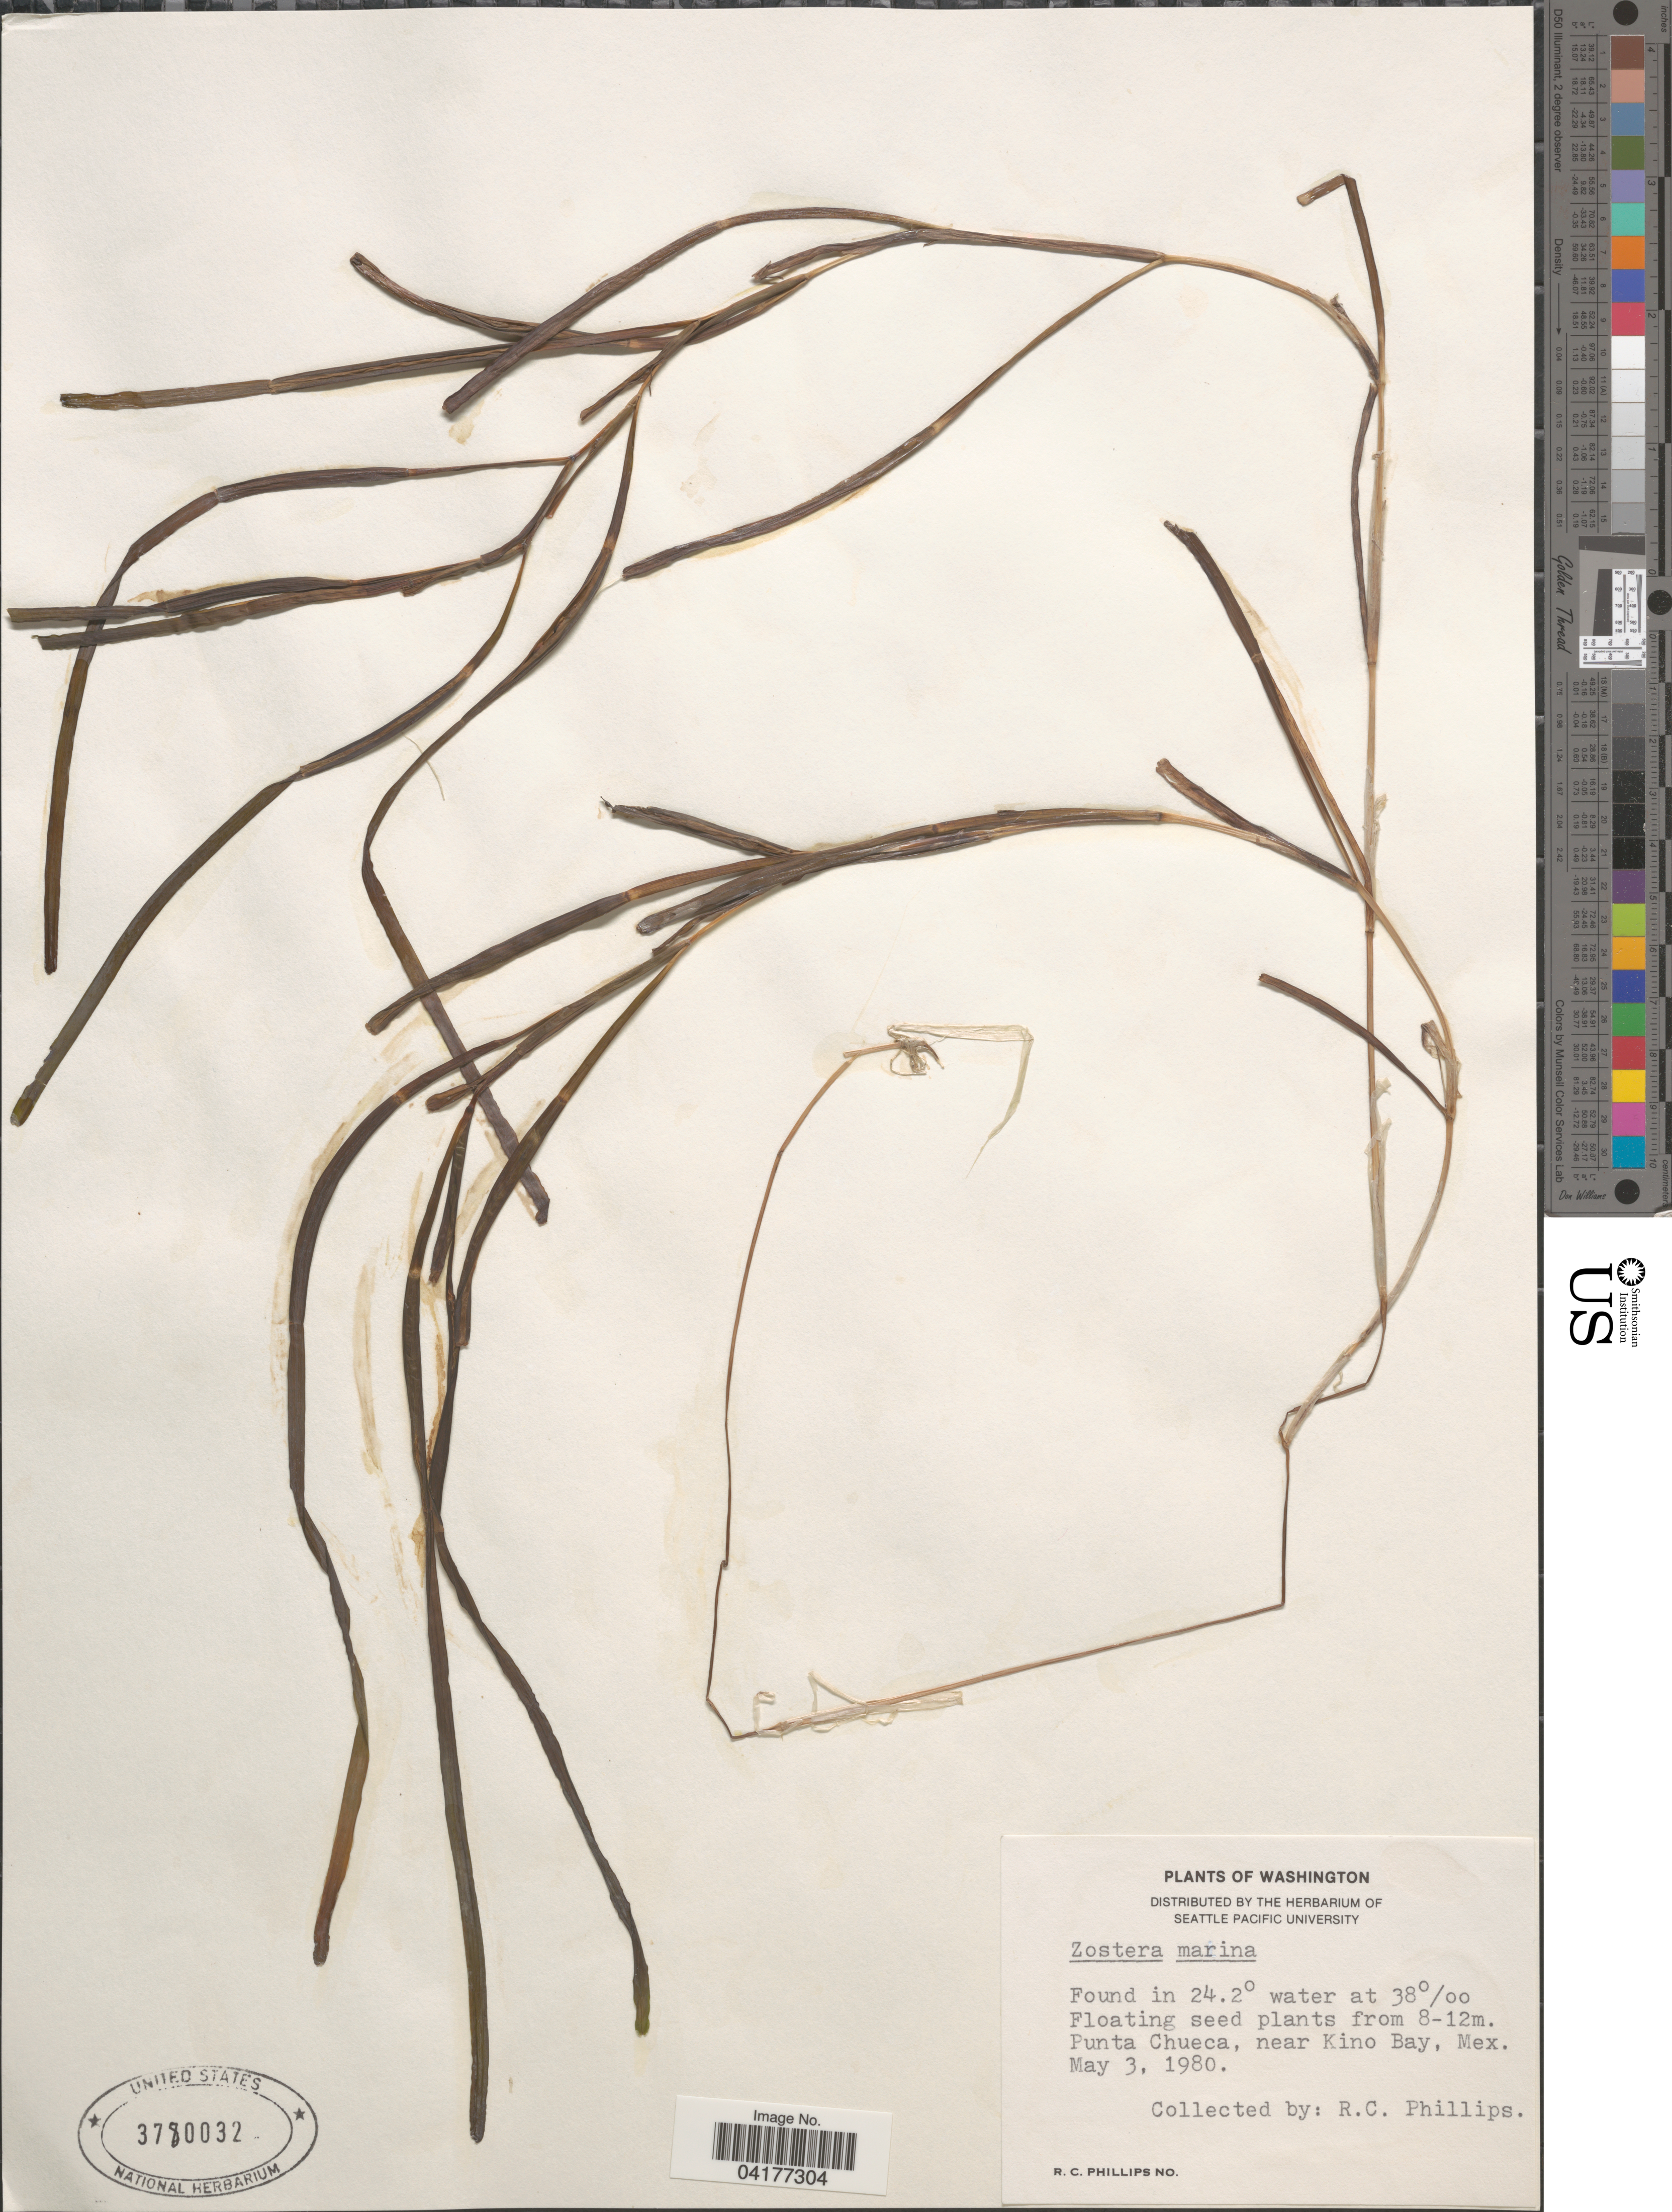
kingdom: Plantae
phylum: Tracheophyta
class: Liliopsida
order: Alismatales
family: Zosteraceae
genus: Zostera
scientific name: Zostera marina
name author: L.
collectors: R. C. Phillips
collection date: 1980-05-03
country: Mexico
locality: Punta Chueca, near Kino Bay.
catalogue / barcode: US 3780032